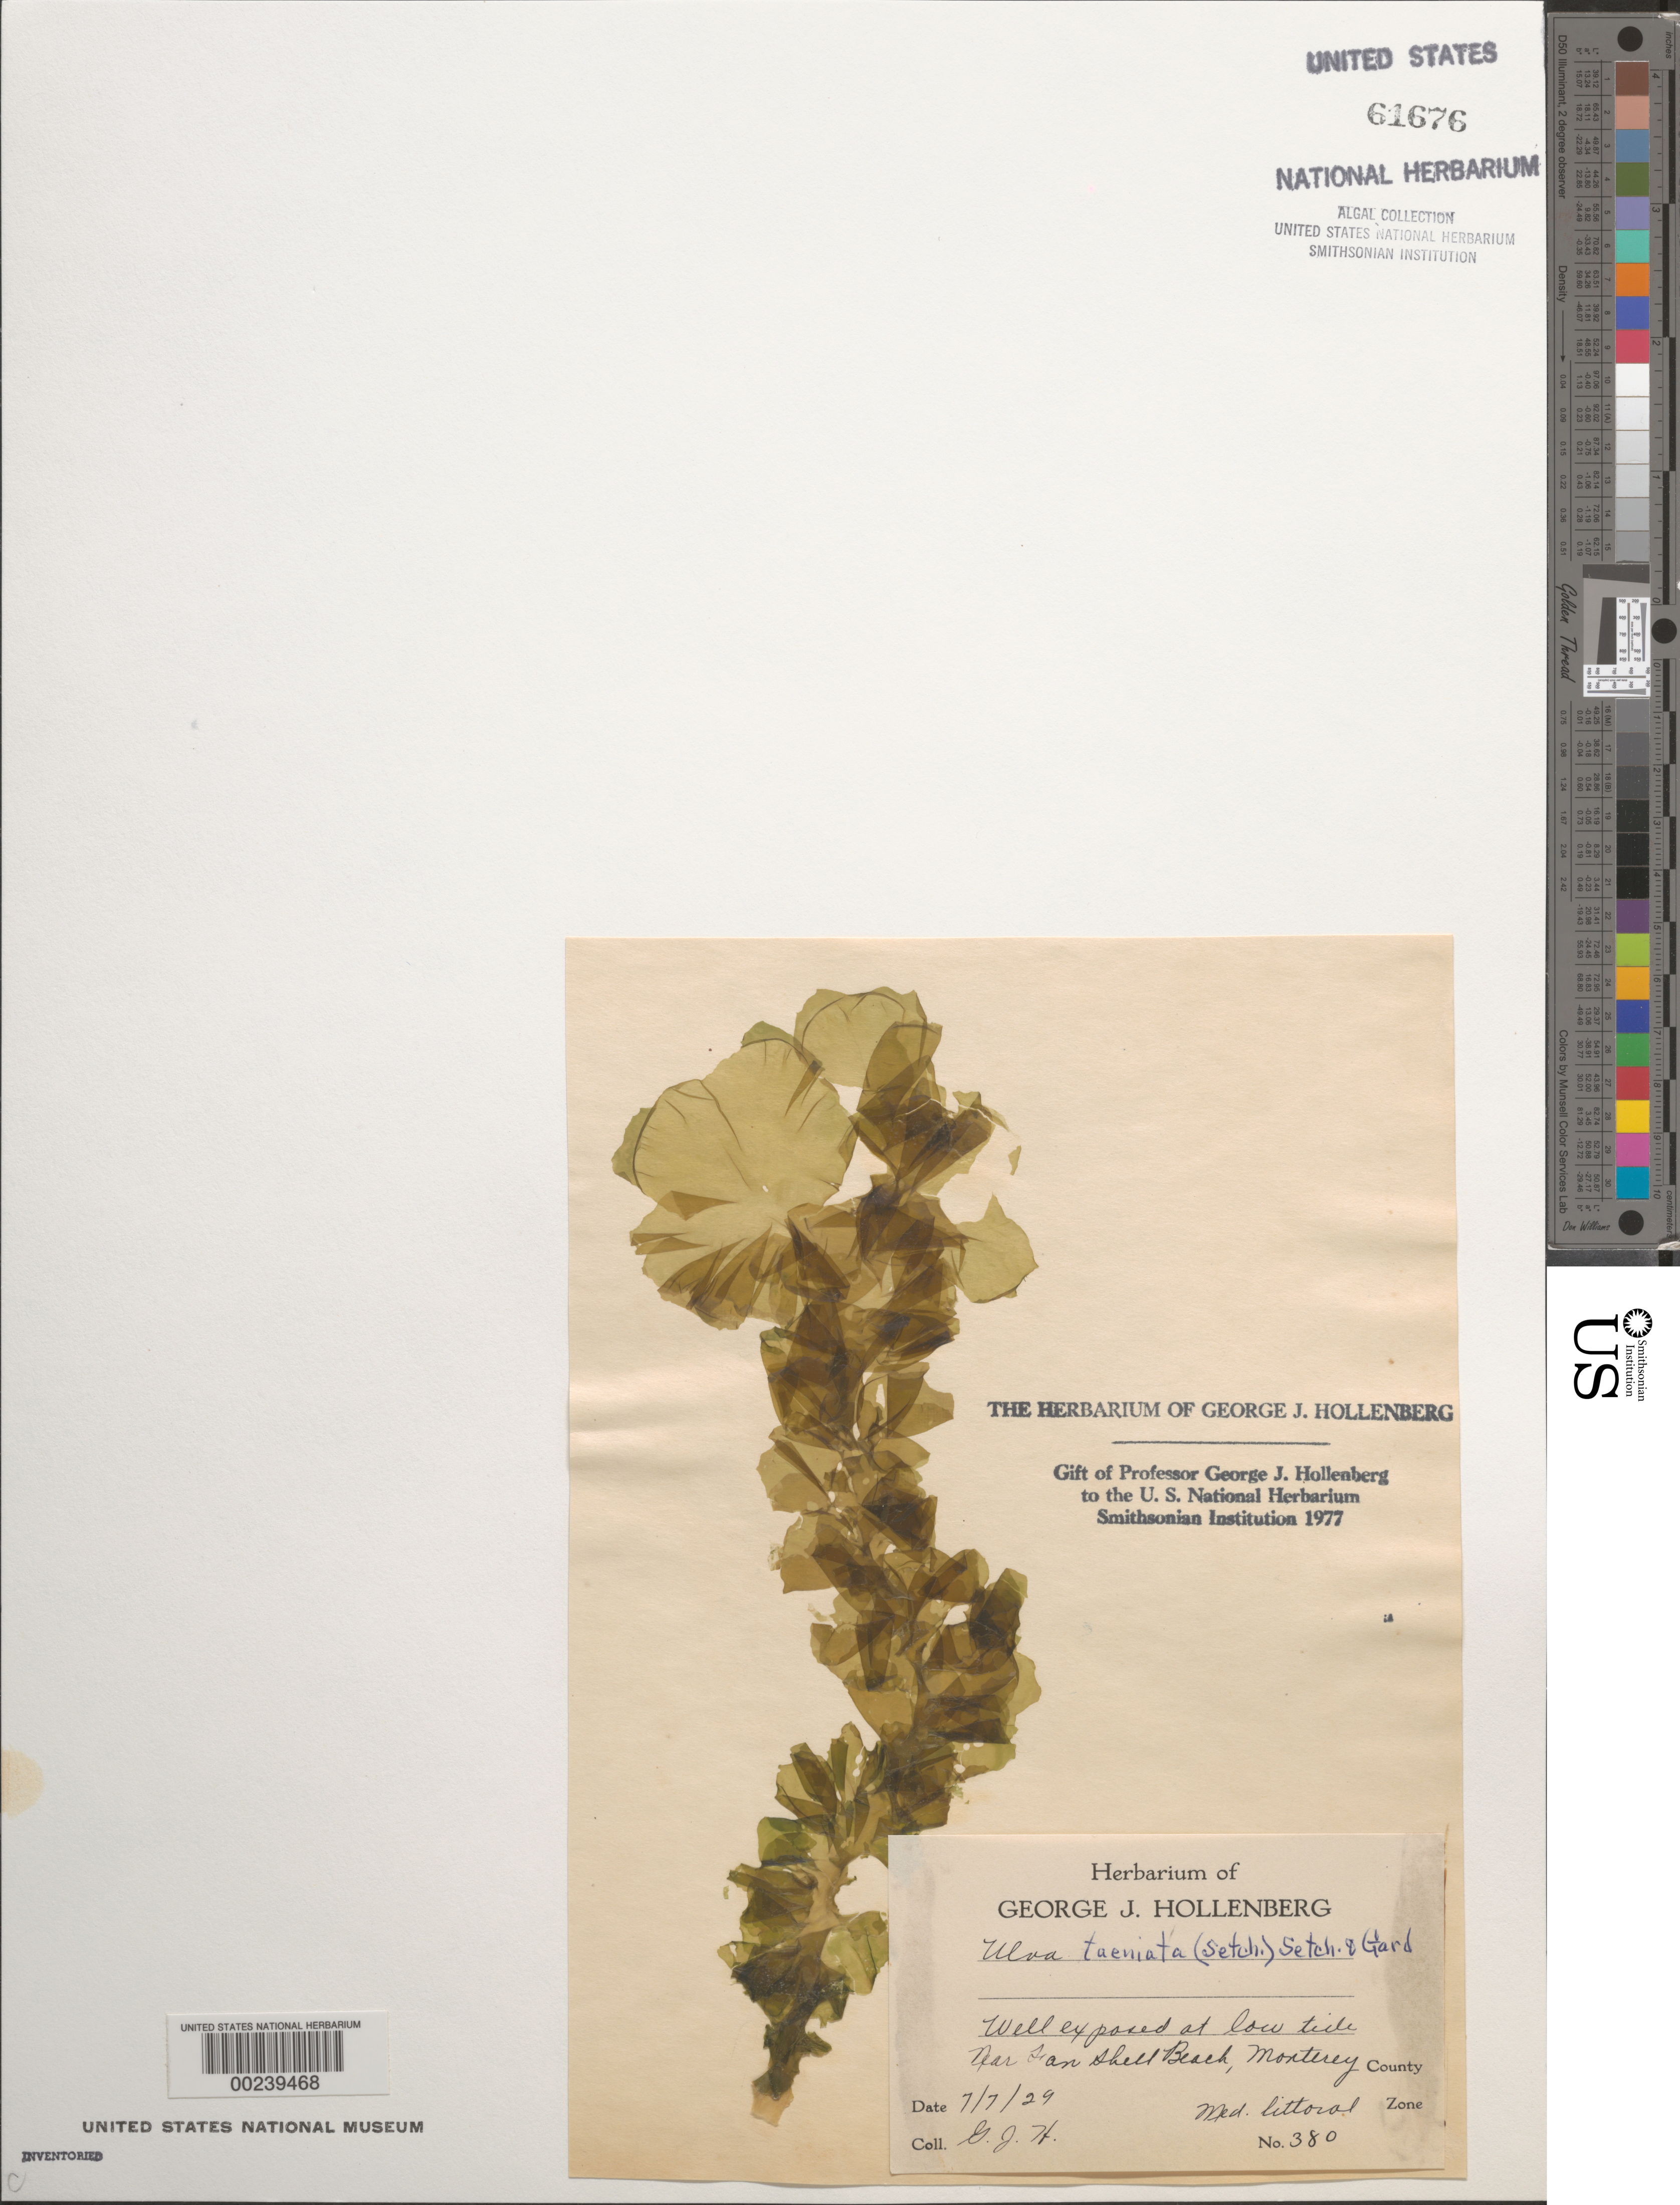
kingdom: Plantae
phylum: Chlorophyta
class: Ulvophyceae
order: Ulvales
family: Ulvaceae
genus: Ulva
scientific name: Ulva taeniata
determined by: Hollenberg, George J.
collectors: G. Hollenberg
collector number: GJH 380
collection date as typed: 07 Jul 1929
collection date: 1929-07-07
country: United States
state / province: California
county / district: Monterey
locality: Near Fan Shell Beach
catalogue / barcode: US 61676